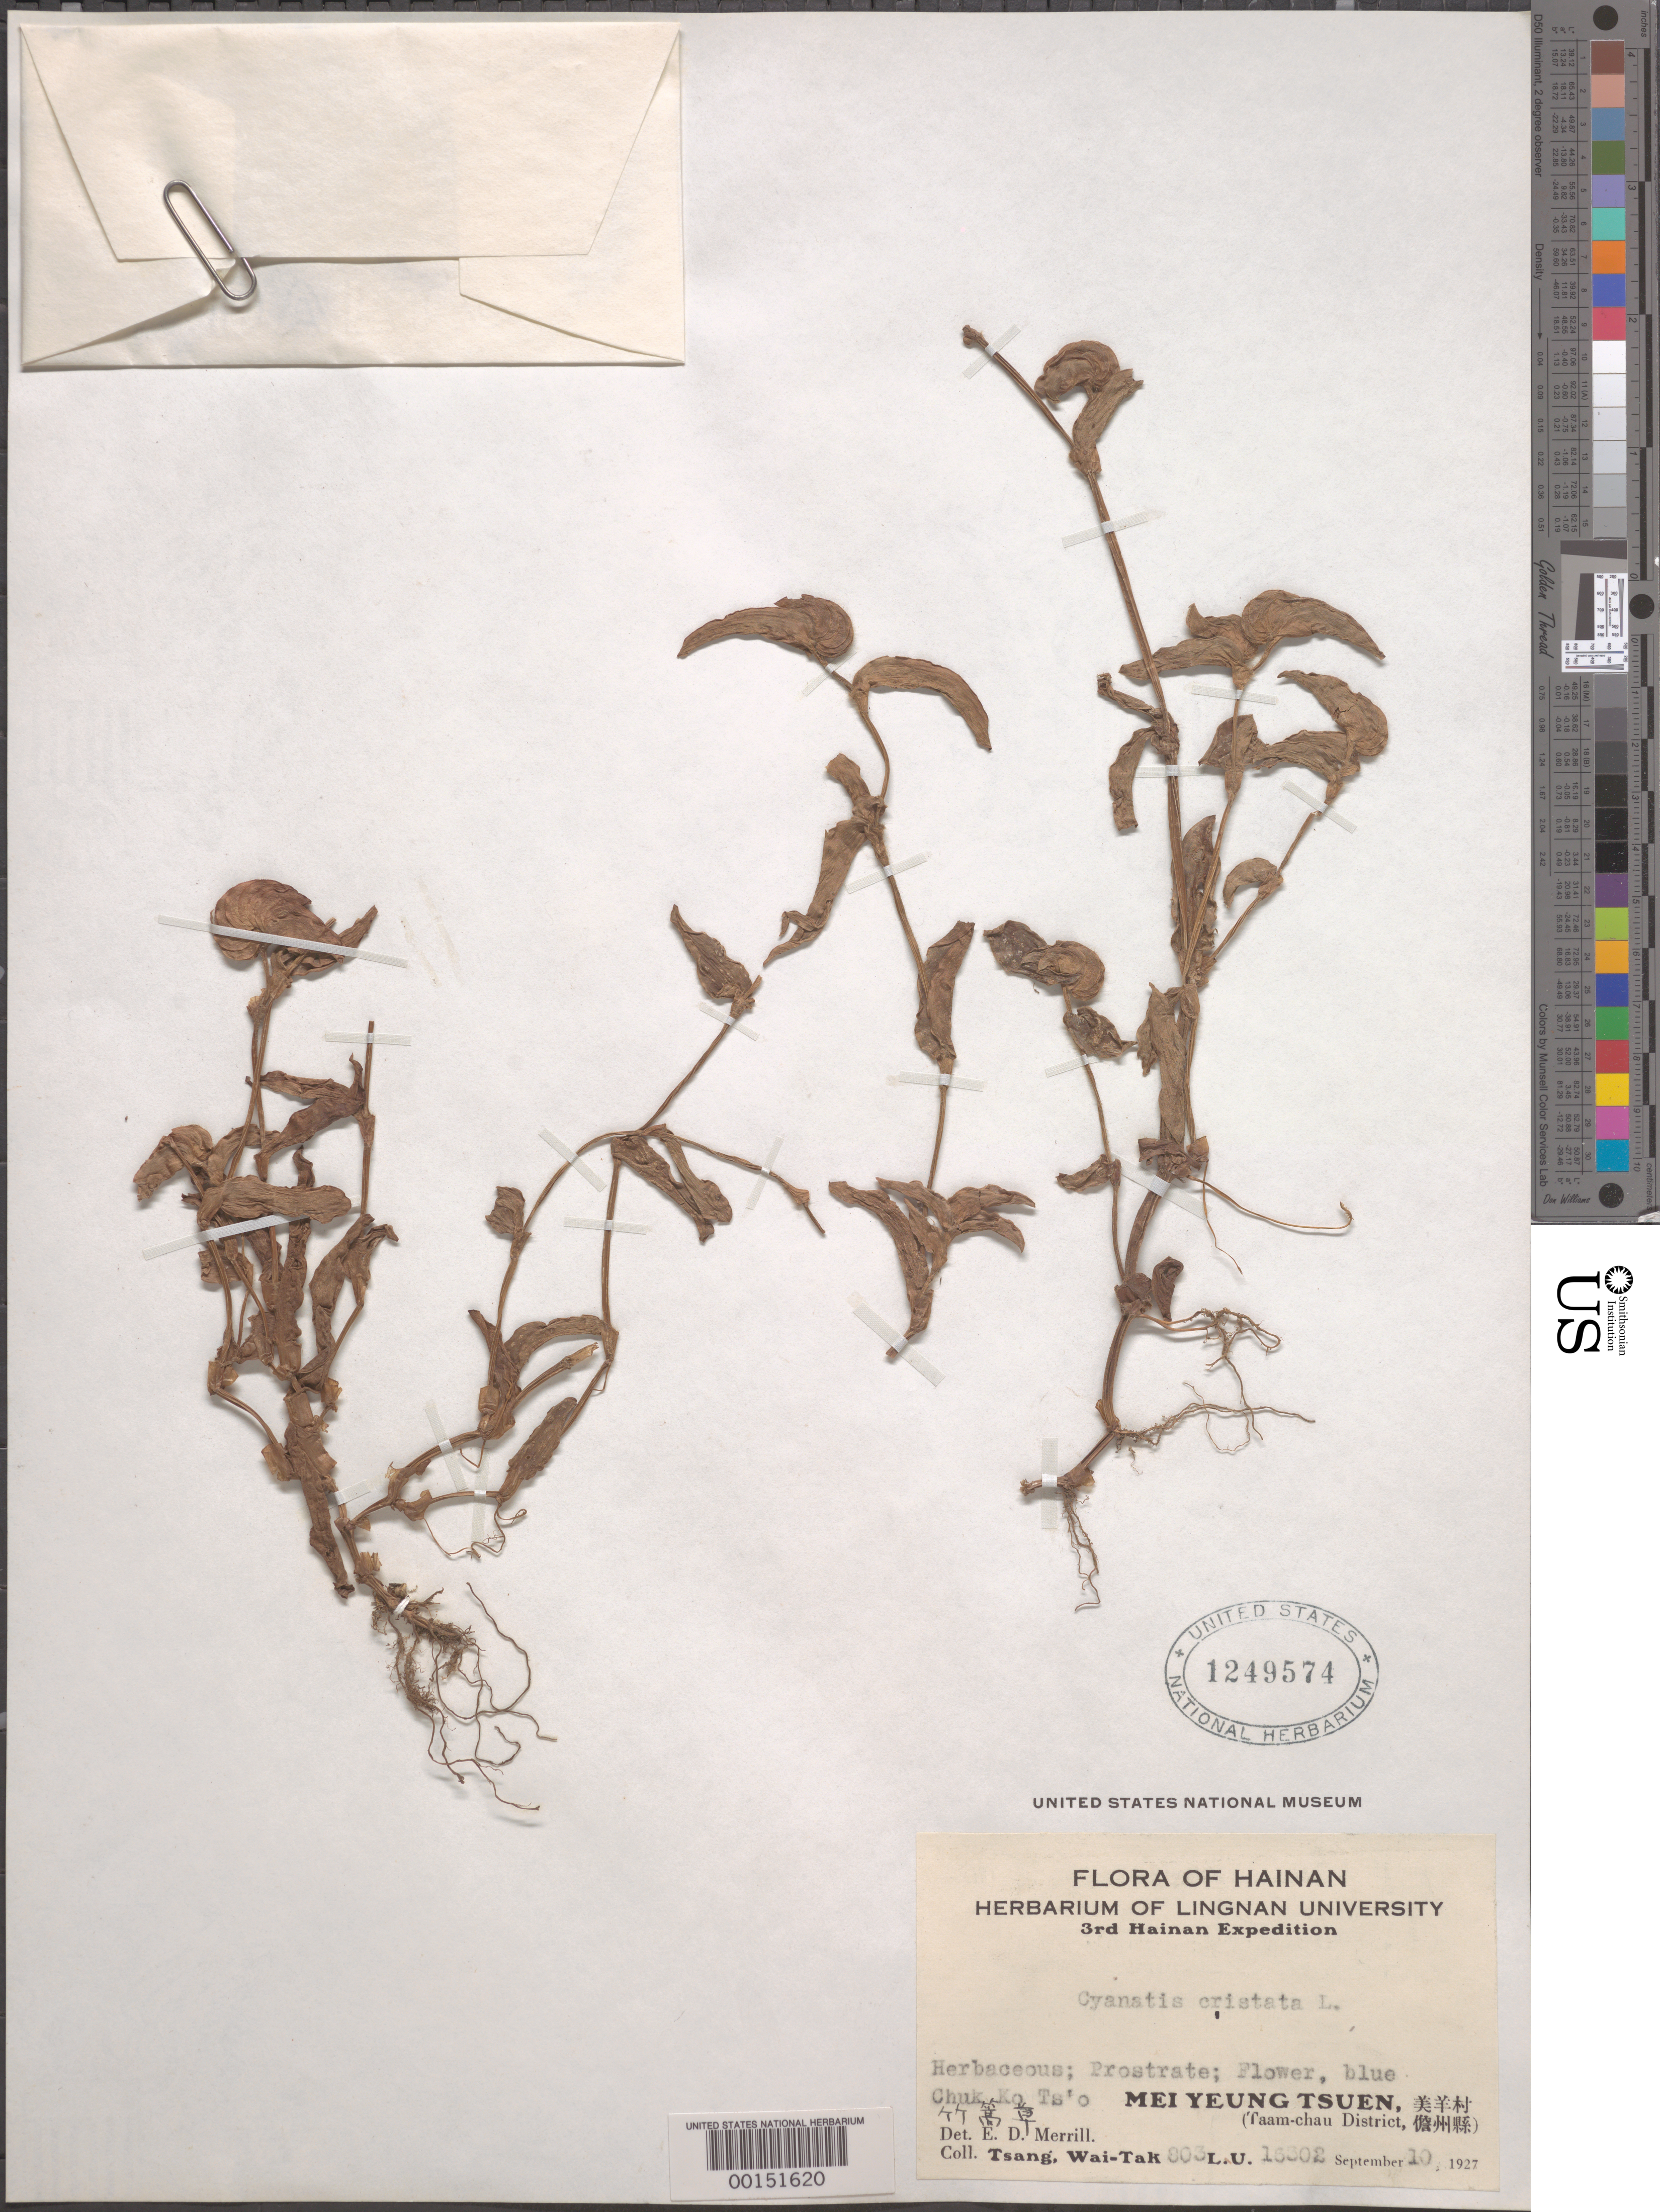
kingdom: Plantae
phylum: Tracheophyta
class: Liliopsida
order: Commelinales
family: Commelinaceae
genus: Cyanotis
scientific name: Cyanotis cristata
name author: (L.) D. Don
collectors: W. T. Tsang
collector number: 16302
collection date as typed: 10 Sep 1927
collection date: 1927-09-10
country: China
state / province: Hainan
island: Hainan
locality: Hainan; mei yeung tsuen, chuk ko ts'o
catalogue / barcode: US 1249574